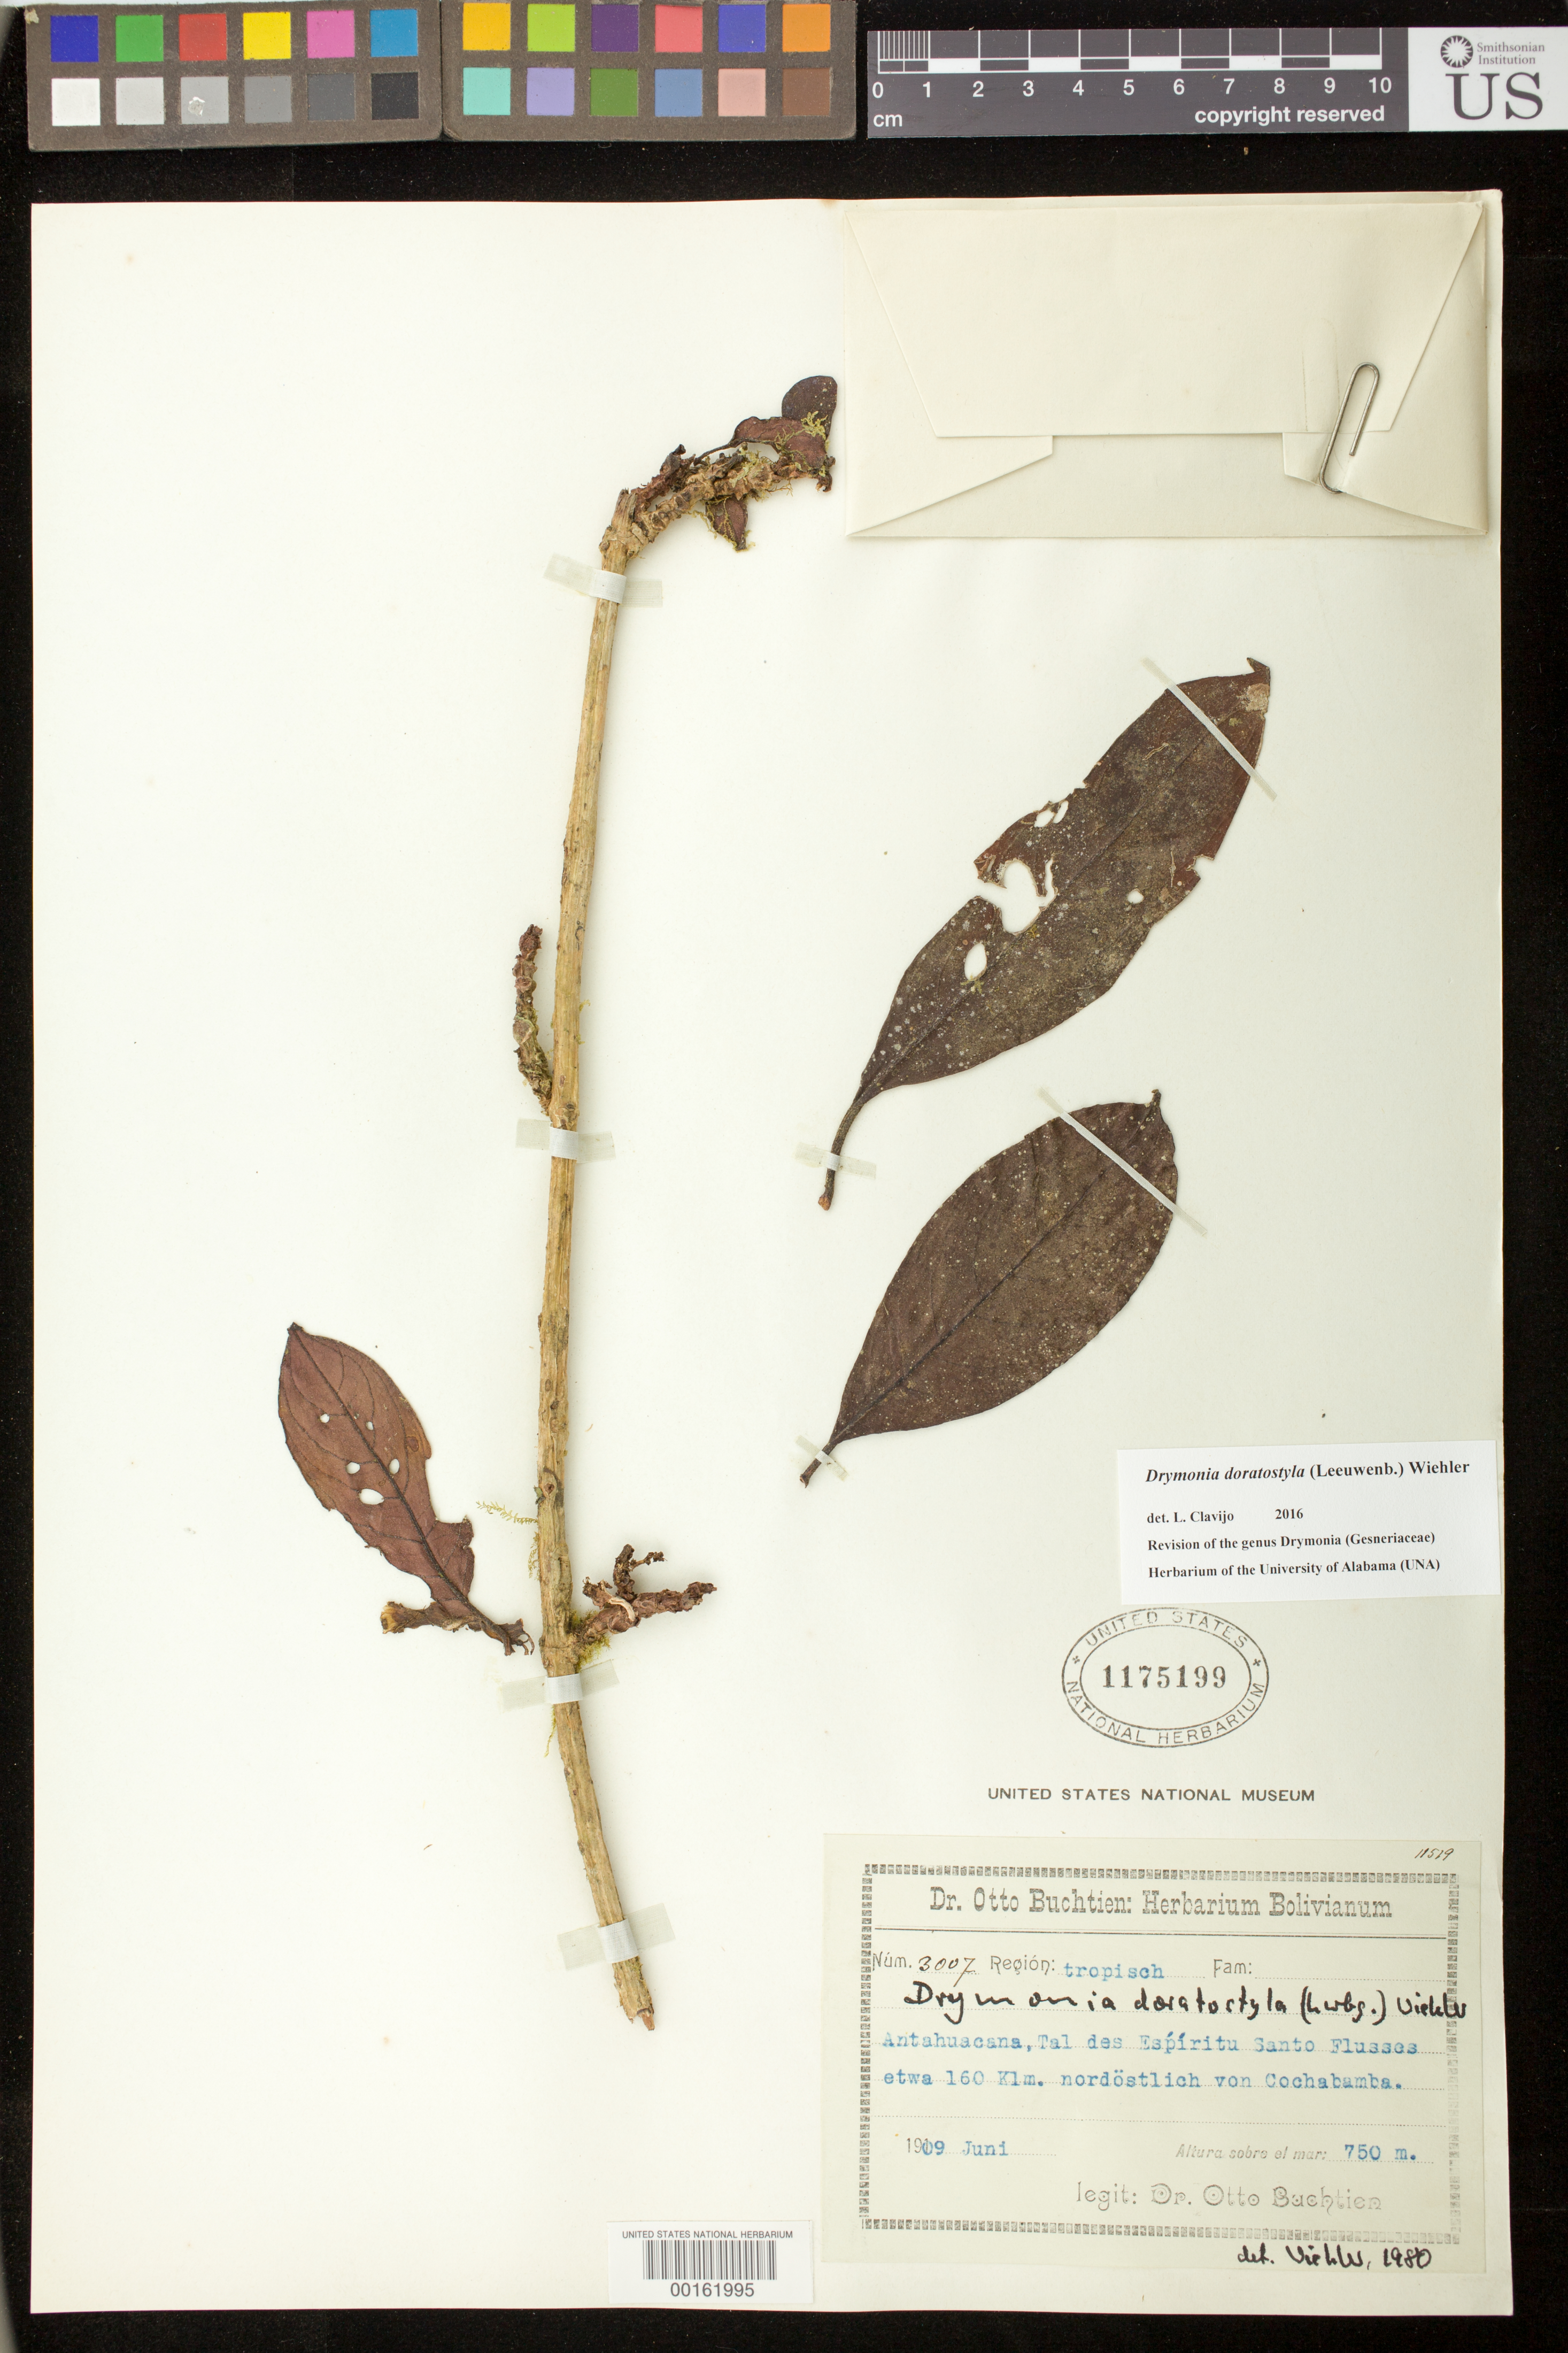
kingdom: Plantae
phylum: Tracheophyta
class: Magnoliopsida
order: Lamiales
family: Gesneriaceae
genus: Drymonia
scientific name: Drymonia doratostyla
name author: (Leeuwenb.) Wiehler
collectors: O. Buchtien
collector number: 3007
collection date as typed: Jun 1909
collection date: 1909-06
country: Bolivia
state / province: Cochabamba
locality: Antahuacana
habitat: Tropical region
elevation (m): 750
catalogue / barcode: US 1175199